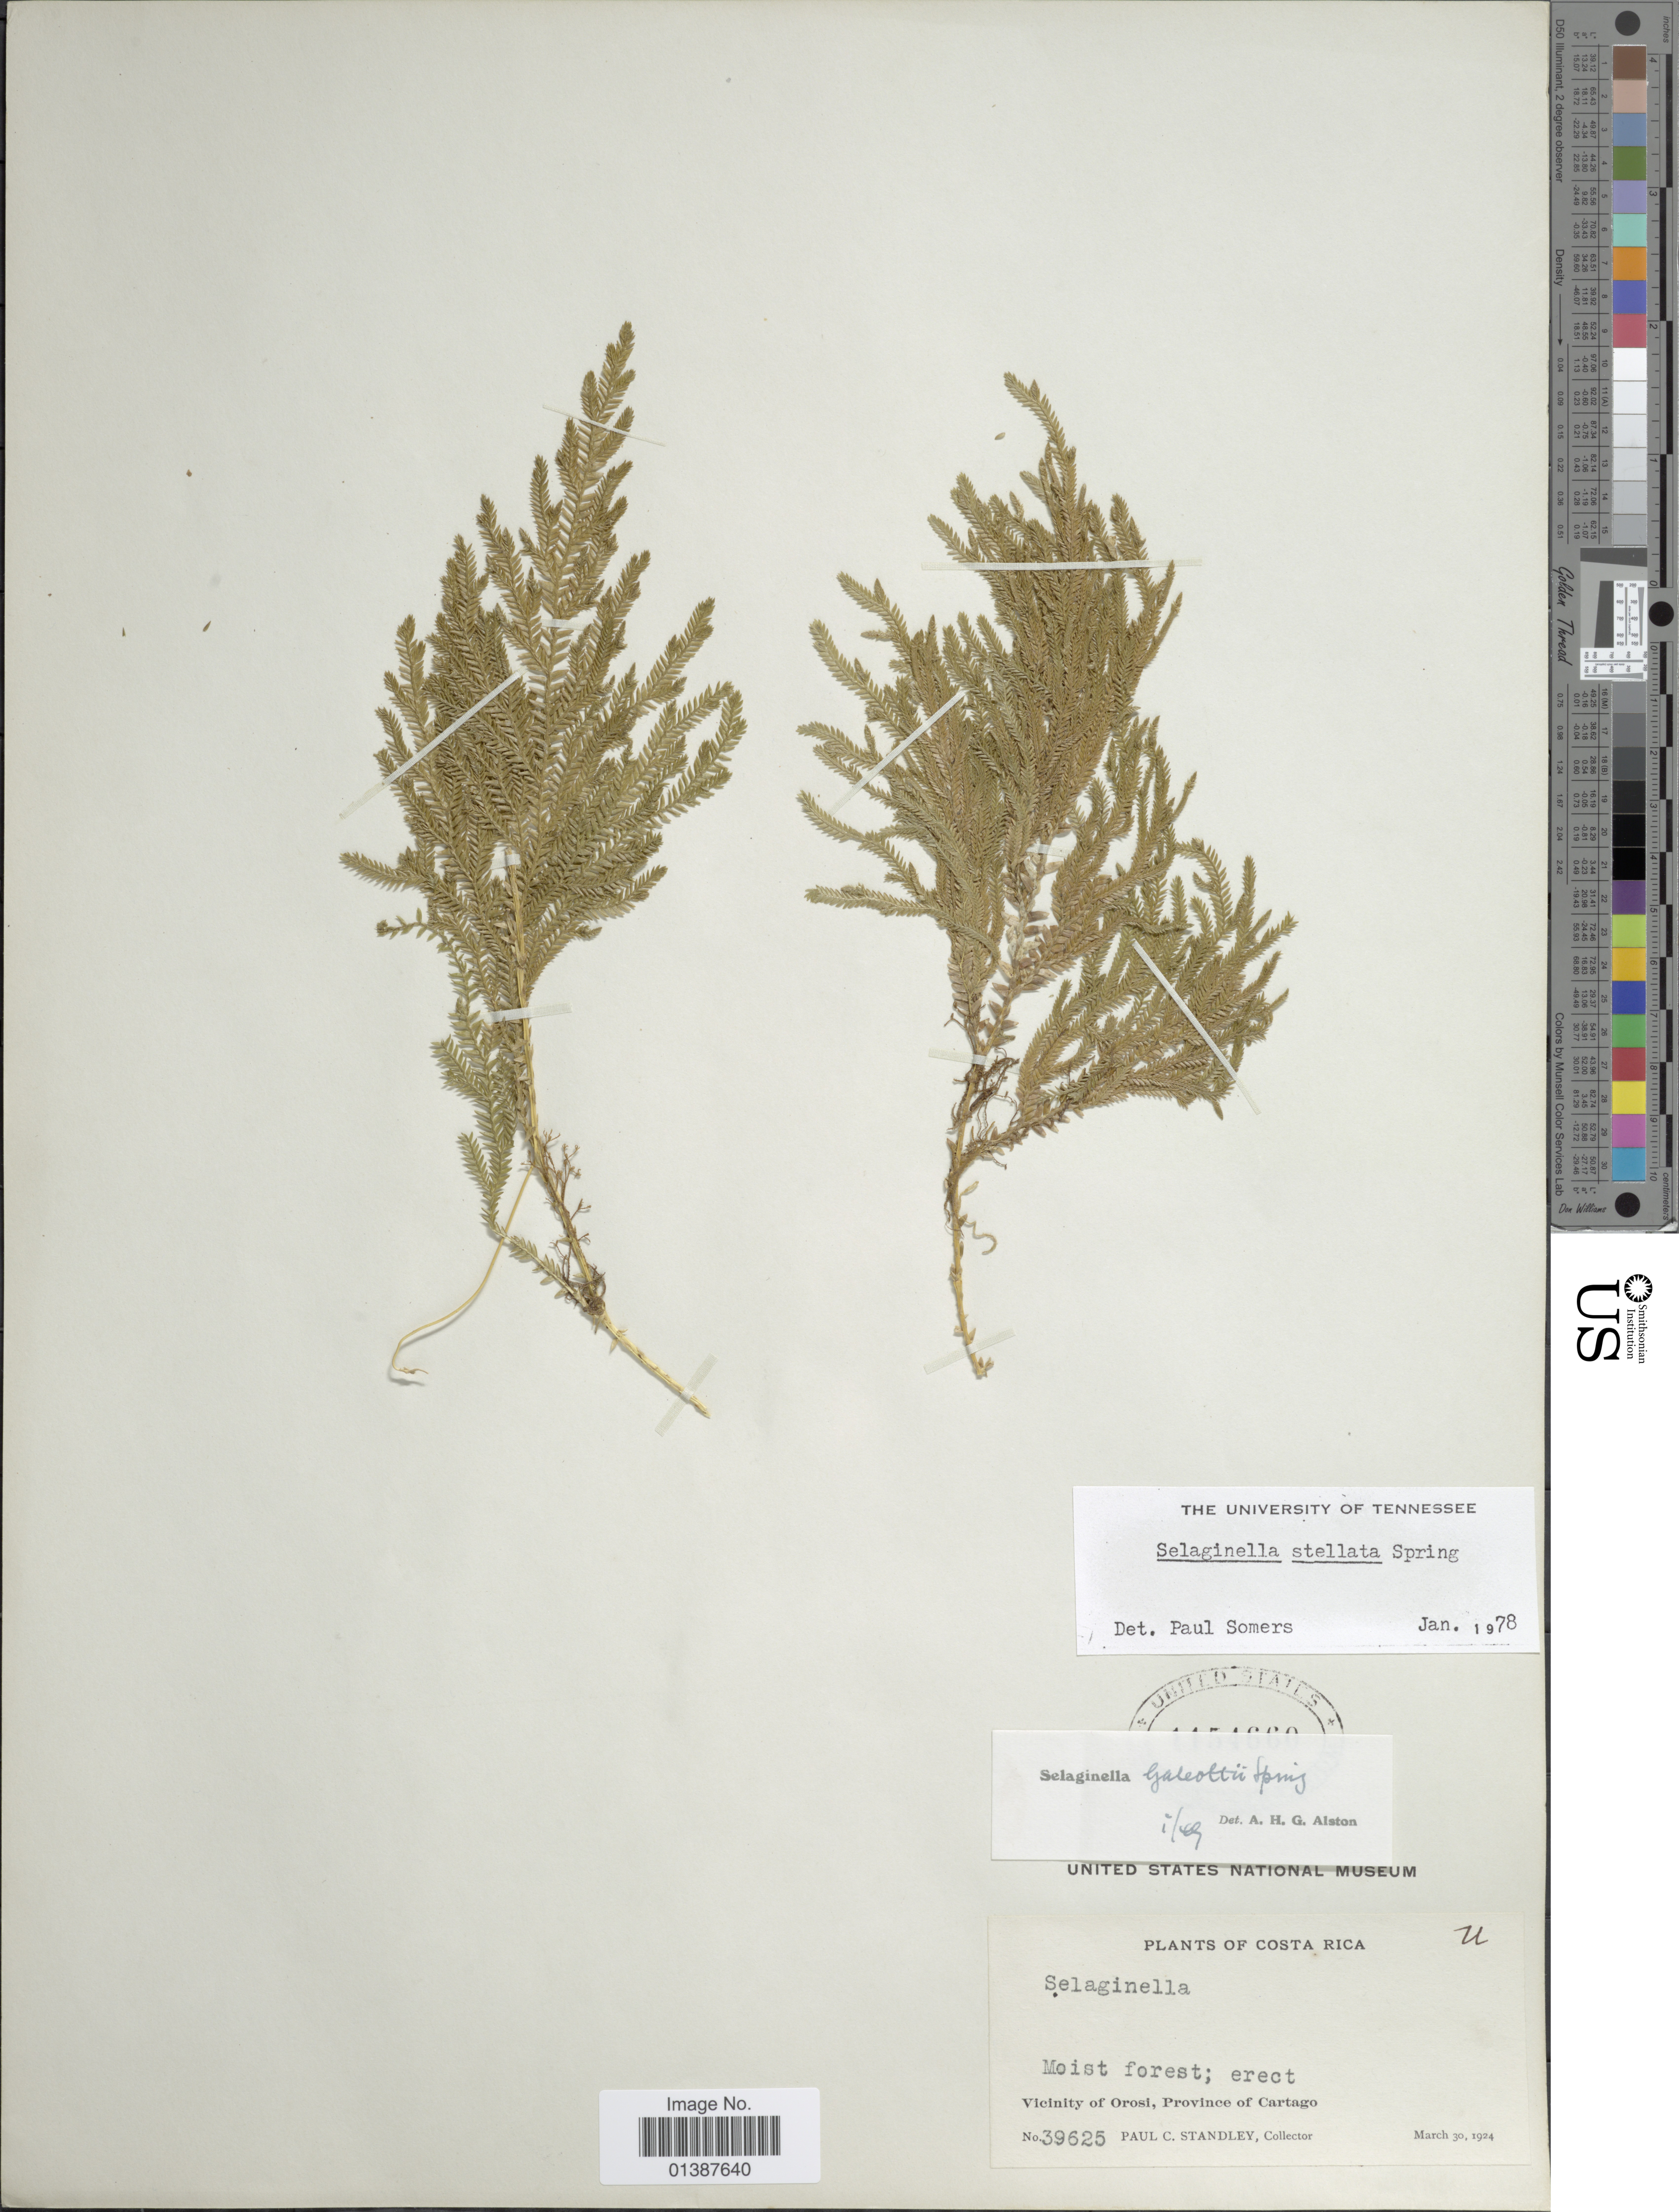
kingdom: Plantae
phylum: Tracheophyta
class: Lycopodiopsida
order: Selaginellales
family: Selaginellaceae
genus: Selaginella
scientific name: Selaginella galeottii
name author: Spring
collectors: P. C. Standley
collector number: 39625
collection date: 1924-03-30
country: Costa Rica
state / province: Cartago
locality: Vicinity of Orosi, Province of Cartago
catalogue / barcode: US 1154660